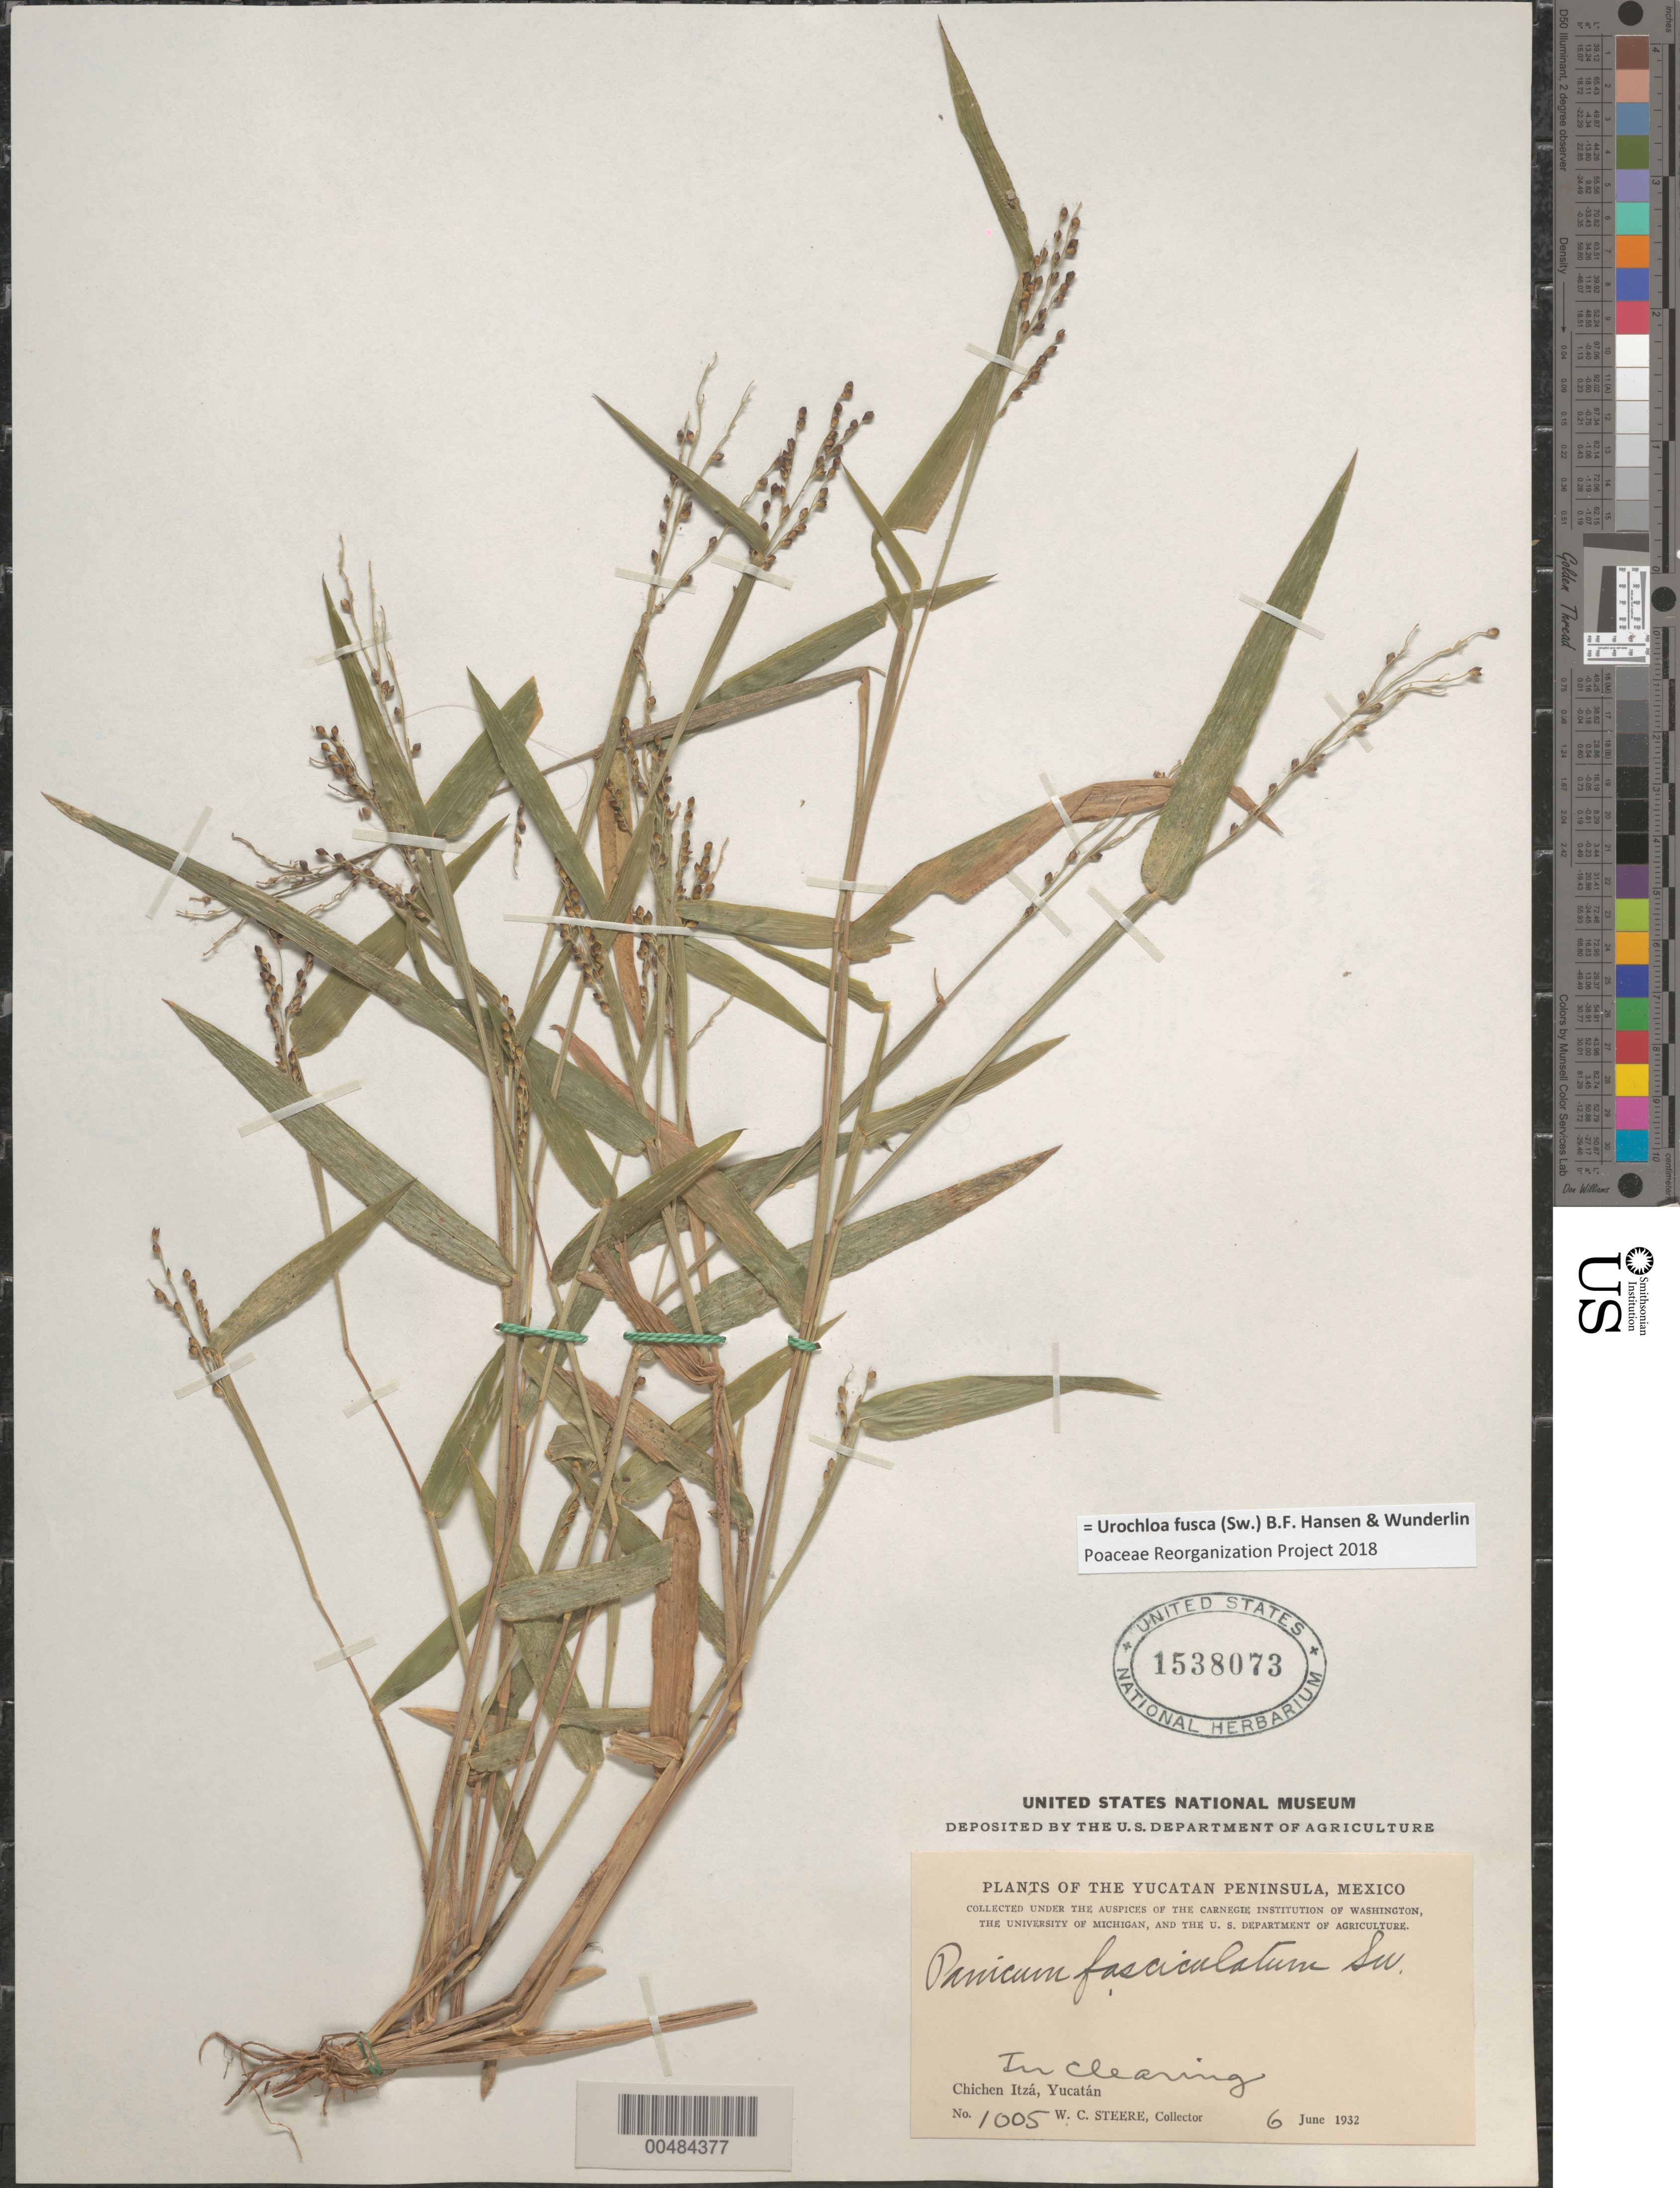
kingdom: Plantae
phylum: Tracheophyta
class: Liliopsida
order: Poales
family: Poaceae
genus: Brachiaria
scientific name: Brachiaria fasciculata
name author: (Sw.) Parodi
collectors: W. C. Steere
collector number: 1005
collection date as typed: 6 Jun 1932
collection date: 1932-06-06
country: Mexico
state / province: Yucatan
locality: Chichen Itz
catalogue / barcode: US 1538073